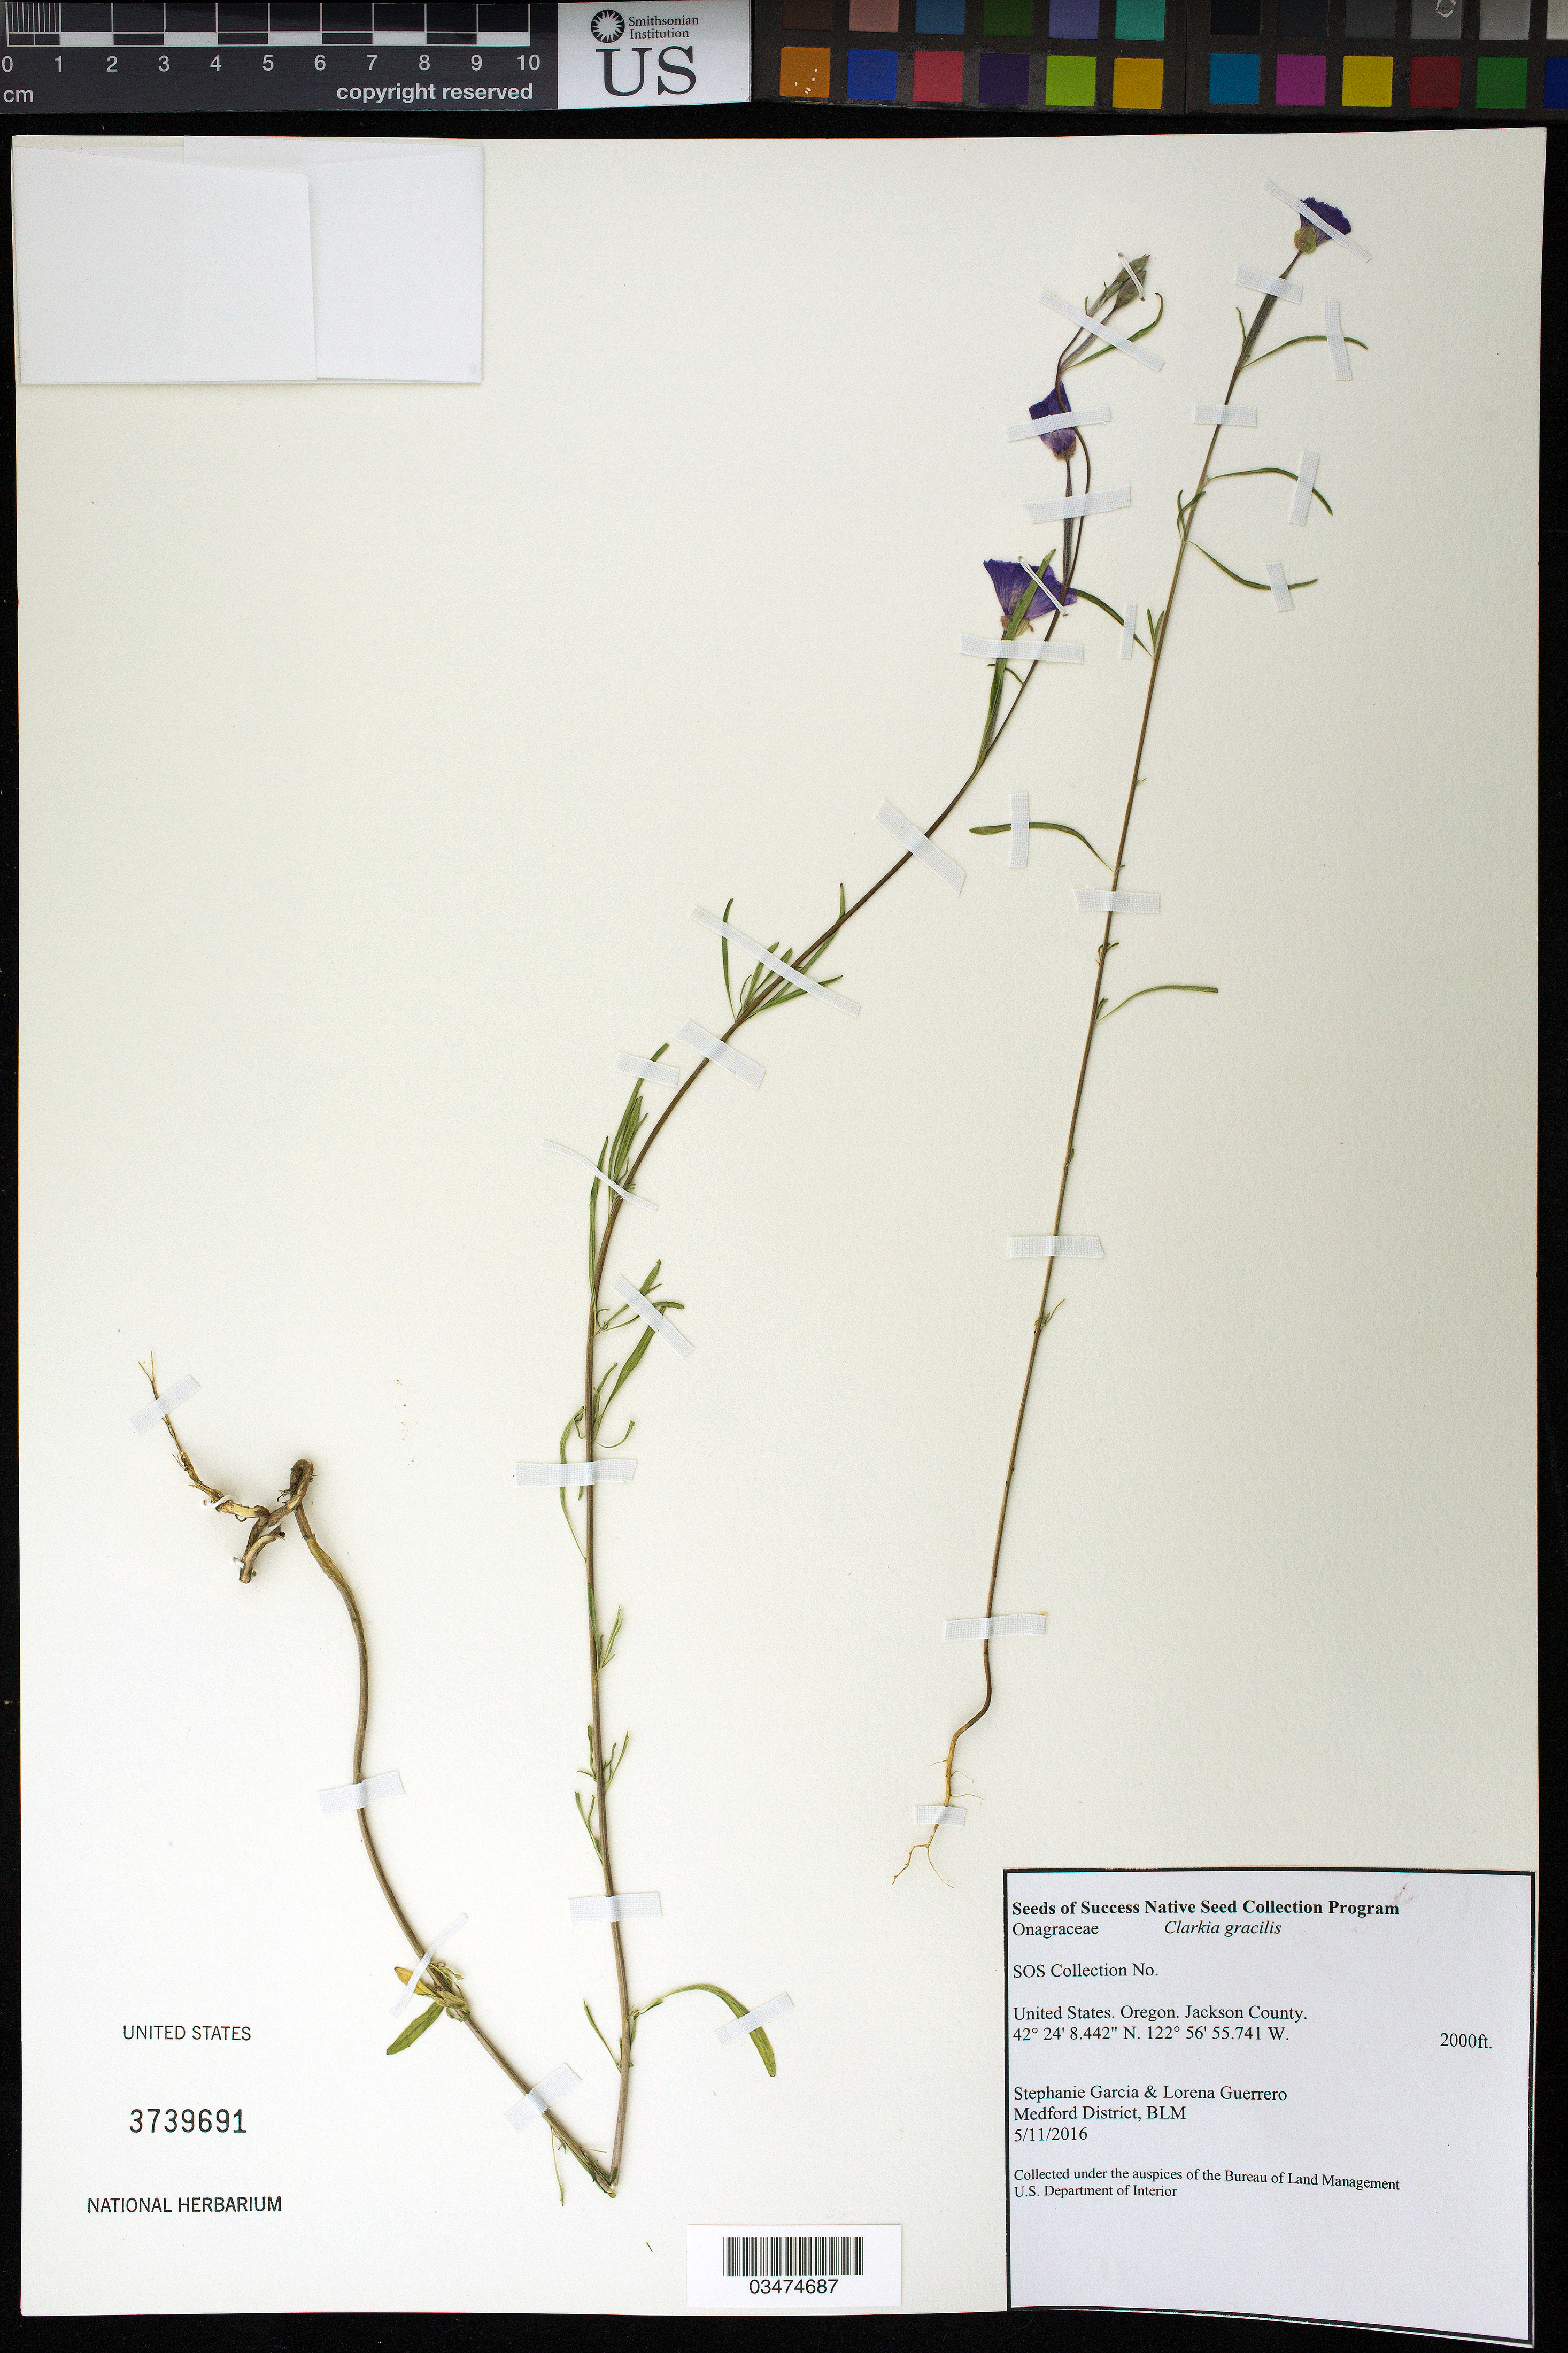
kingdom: Plantae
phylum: Tracheophyta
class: Magnoliopsida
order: Myrtales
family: Onagraceae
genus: Clarkia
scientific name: Clarkia gracilis subsp. gracilis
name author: (Piper) A. Nelson & J.F. Macbr.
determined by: Wagner, W. L., (BOT), Smithsonian Institution - National Museum of Natural History (UNITED STATES)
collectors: S. Garcia & Guerrero, L.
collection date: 2016-05-11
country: United States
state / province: Oregon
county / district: Jackson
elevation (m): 610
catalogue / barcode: US 3739691